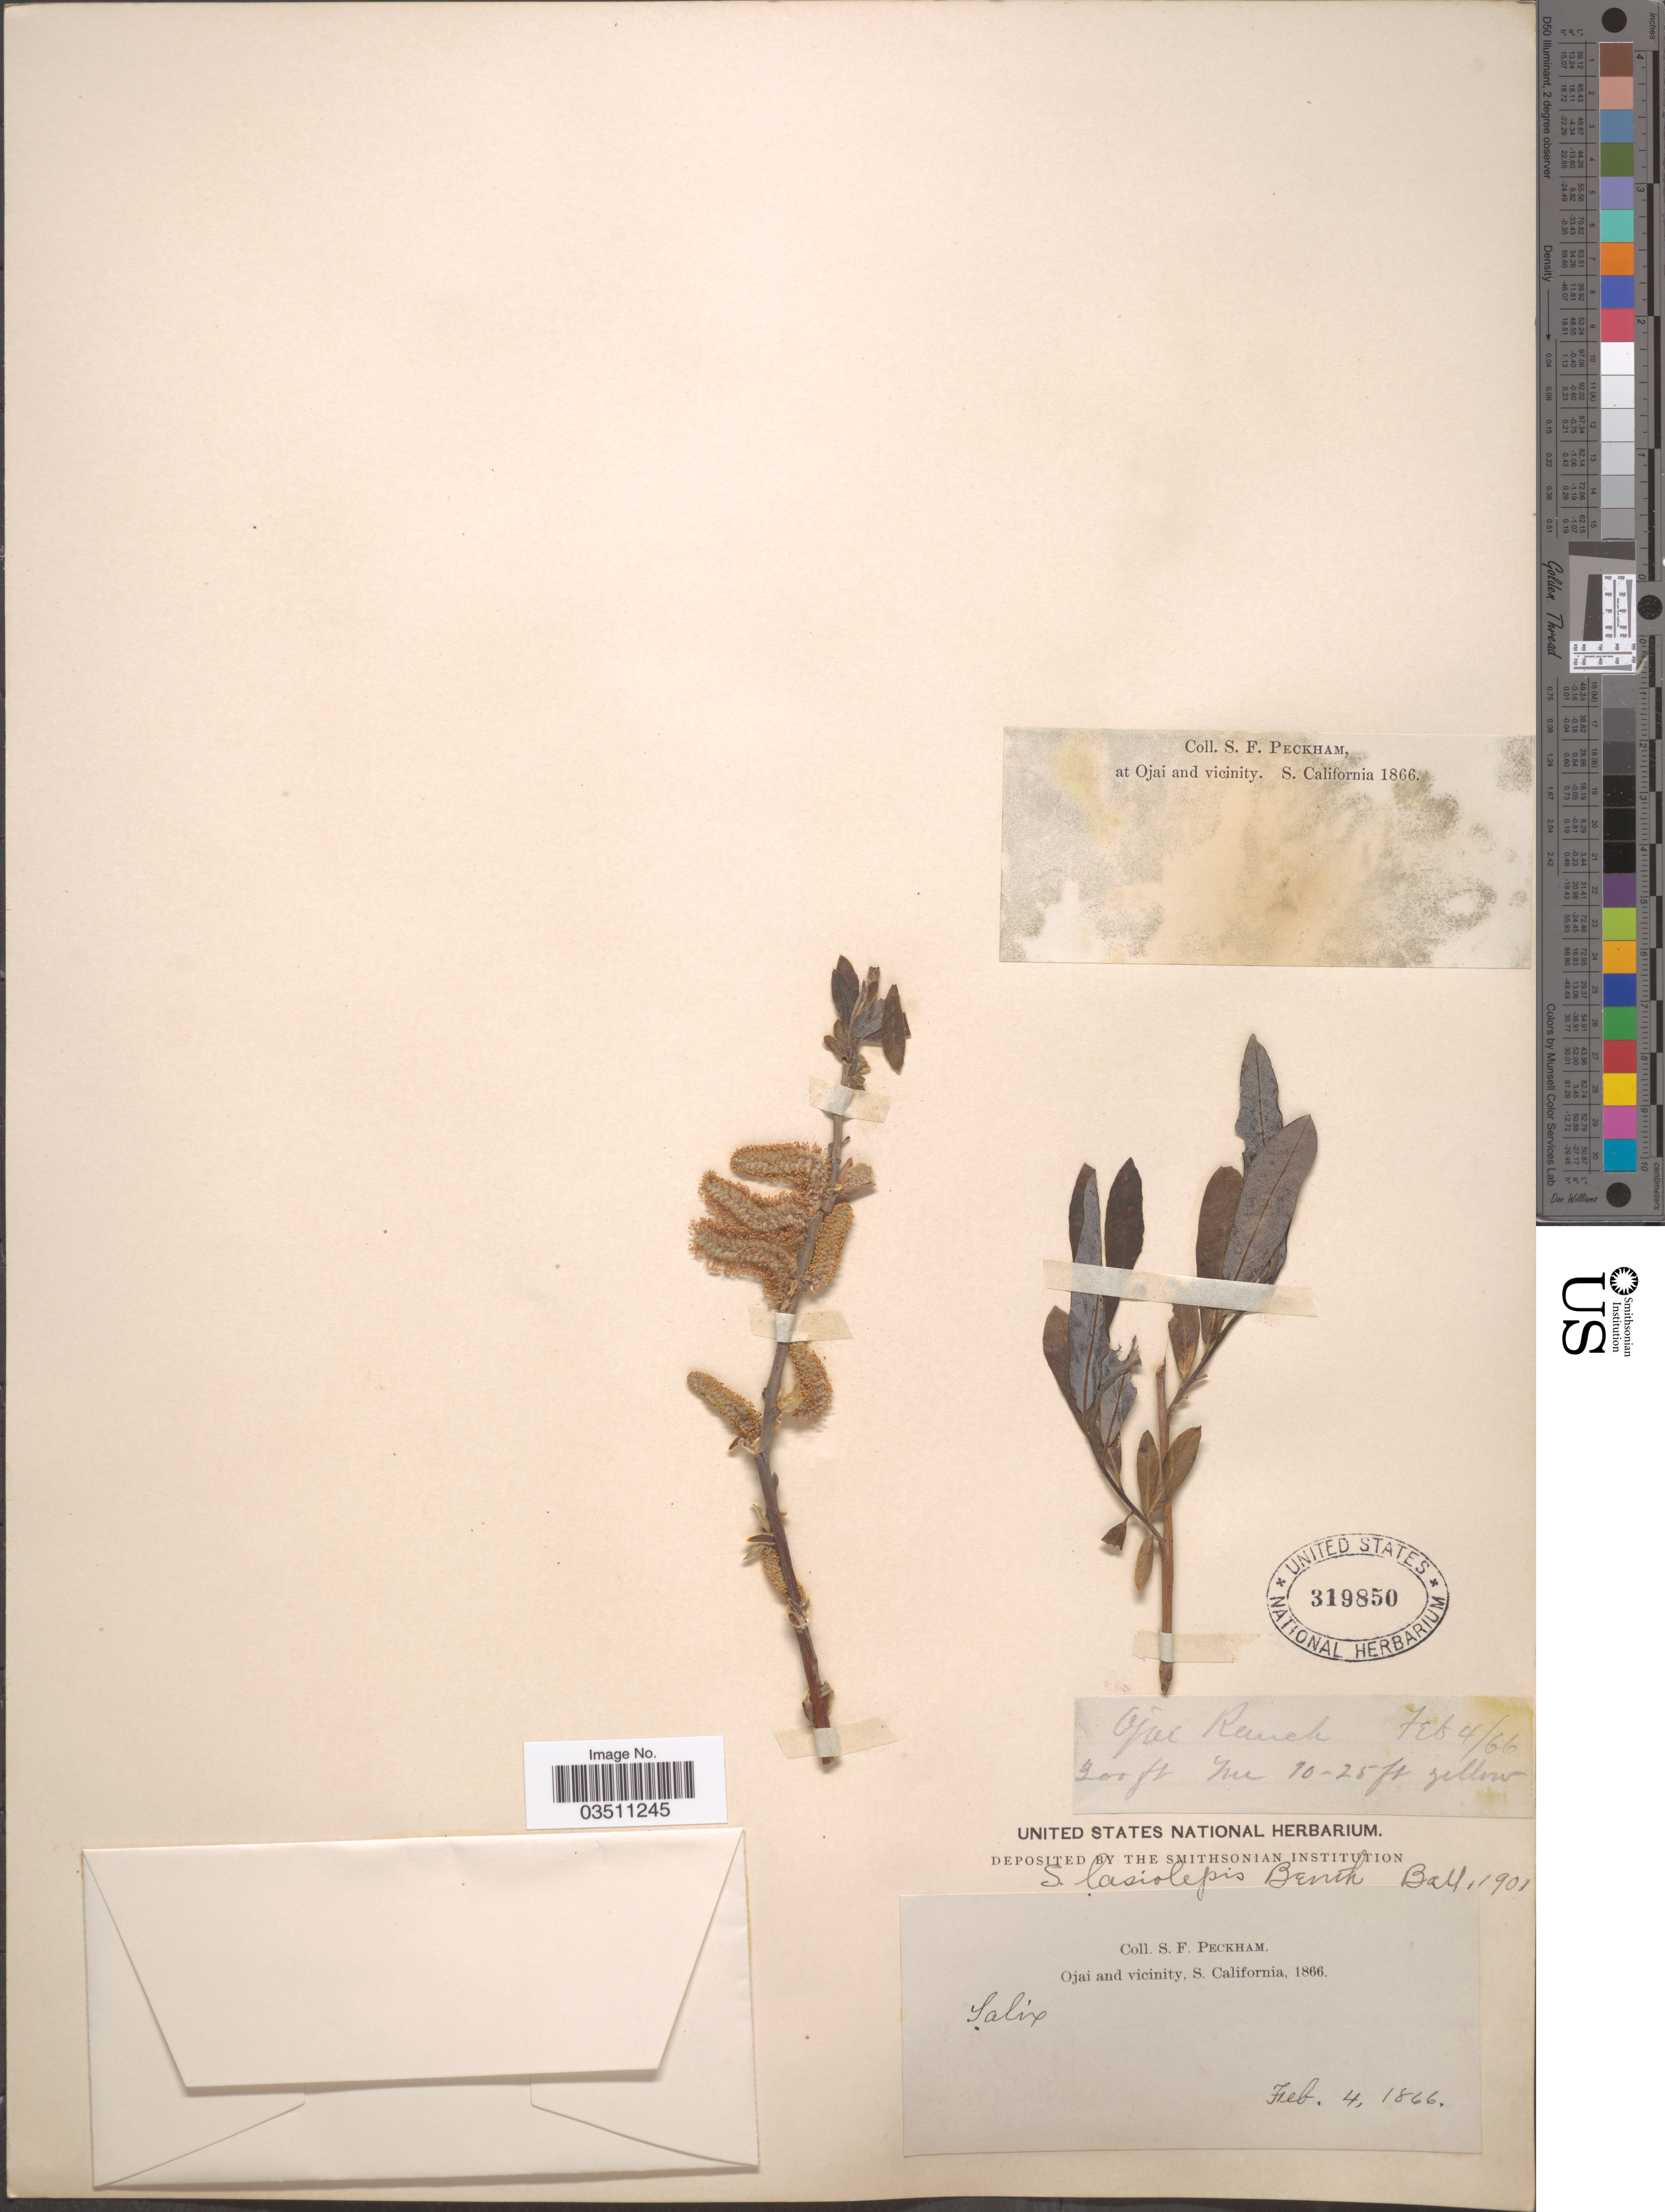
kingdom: Plantae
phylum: Tracheophyta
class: Magnoliopsida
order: Malpighiales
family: Salicaceae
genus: Salix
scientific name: Salix lasiolepis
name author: Benth.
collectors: S. Peckham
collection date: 1866-02-04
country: United States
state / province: California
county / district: Ventura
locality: Ojai Ranch. Ojai and vicinity, S. California.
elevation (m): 91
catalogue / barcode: US 319850